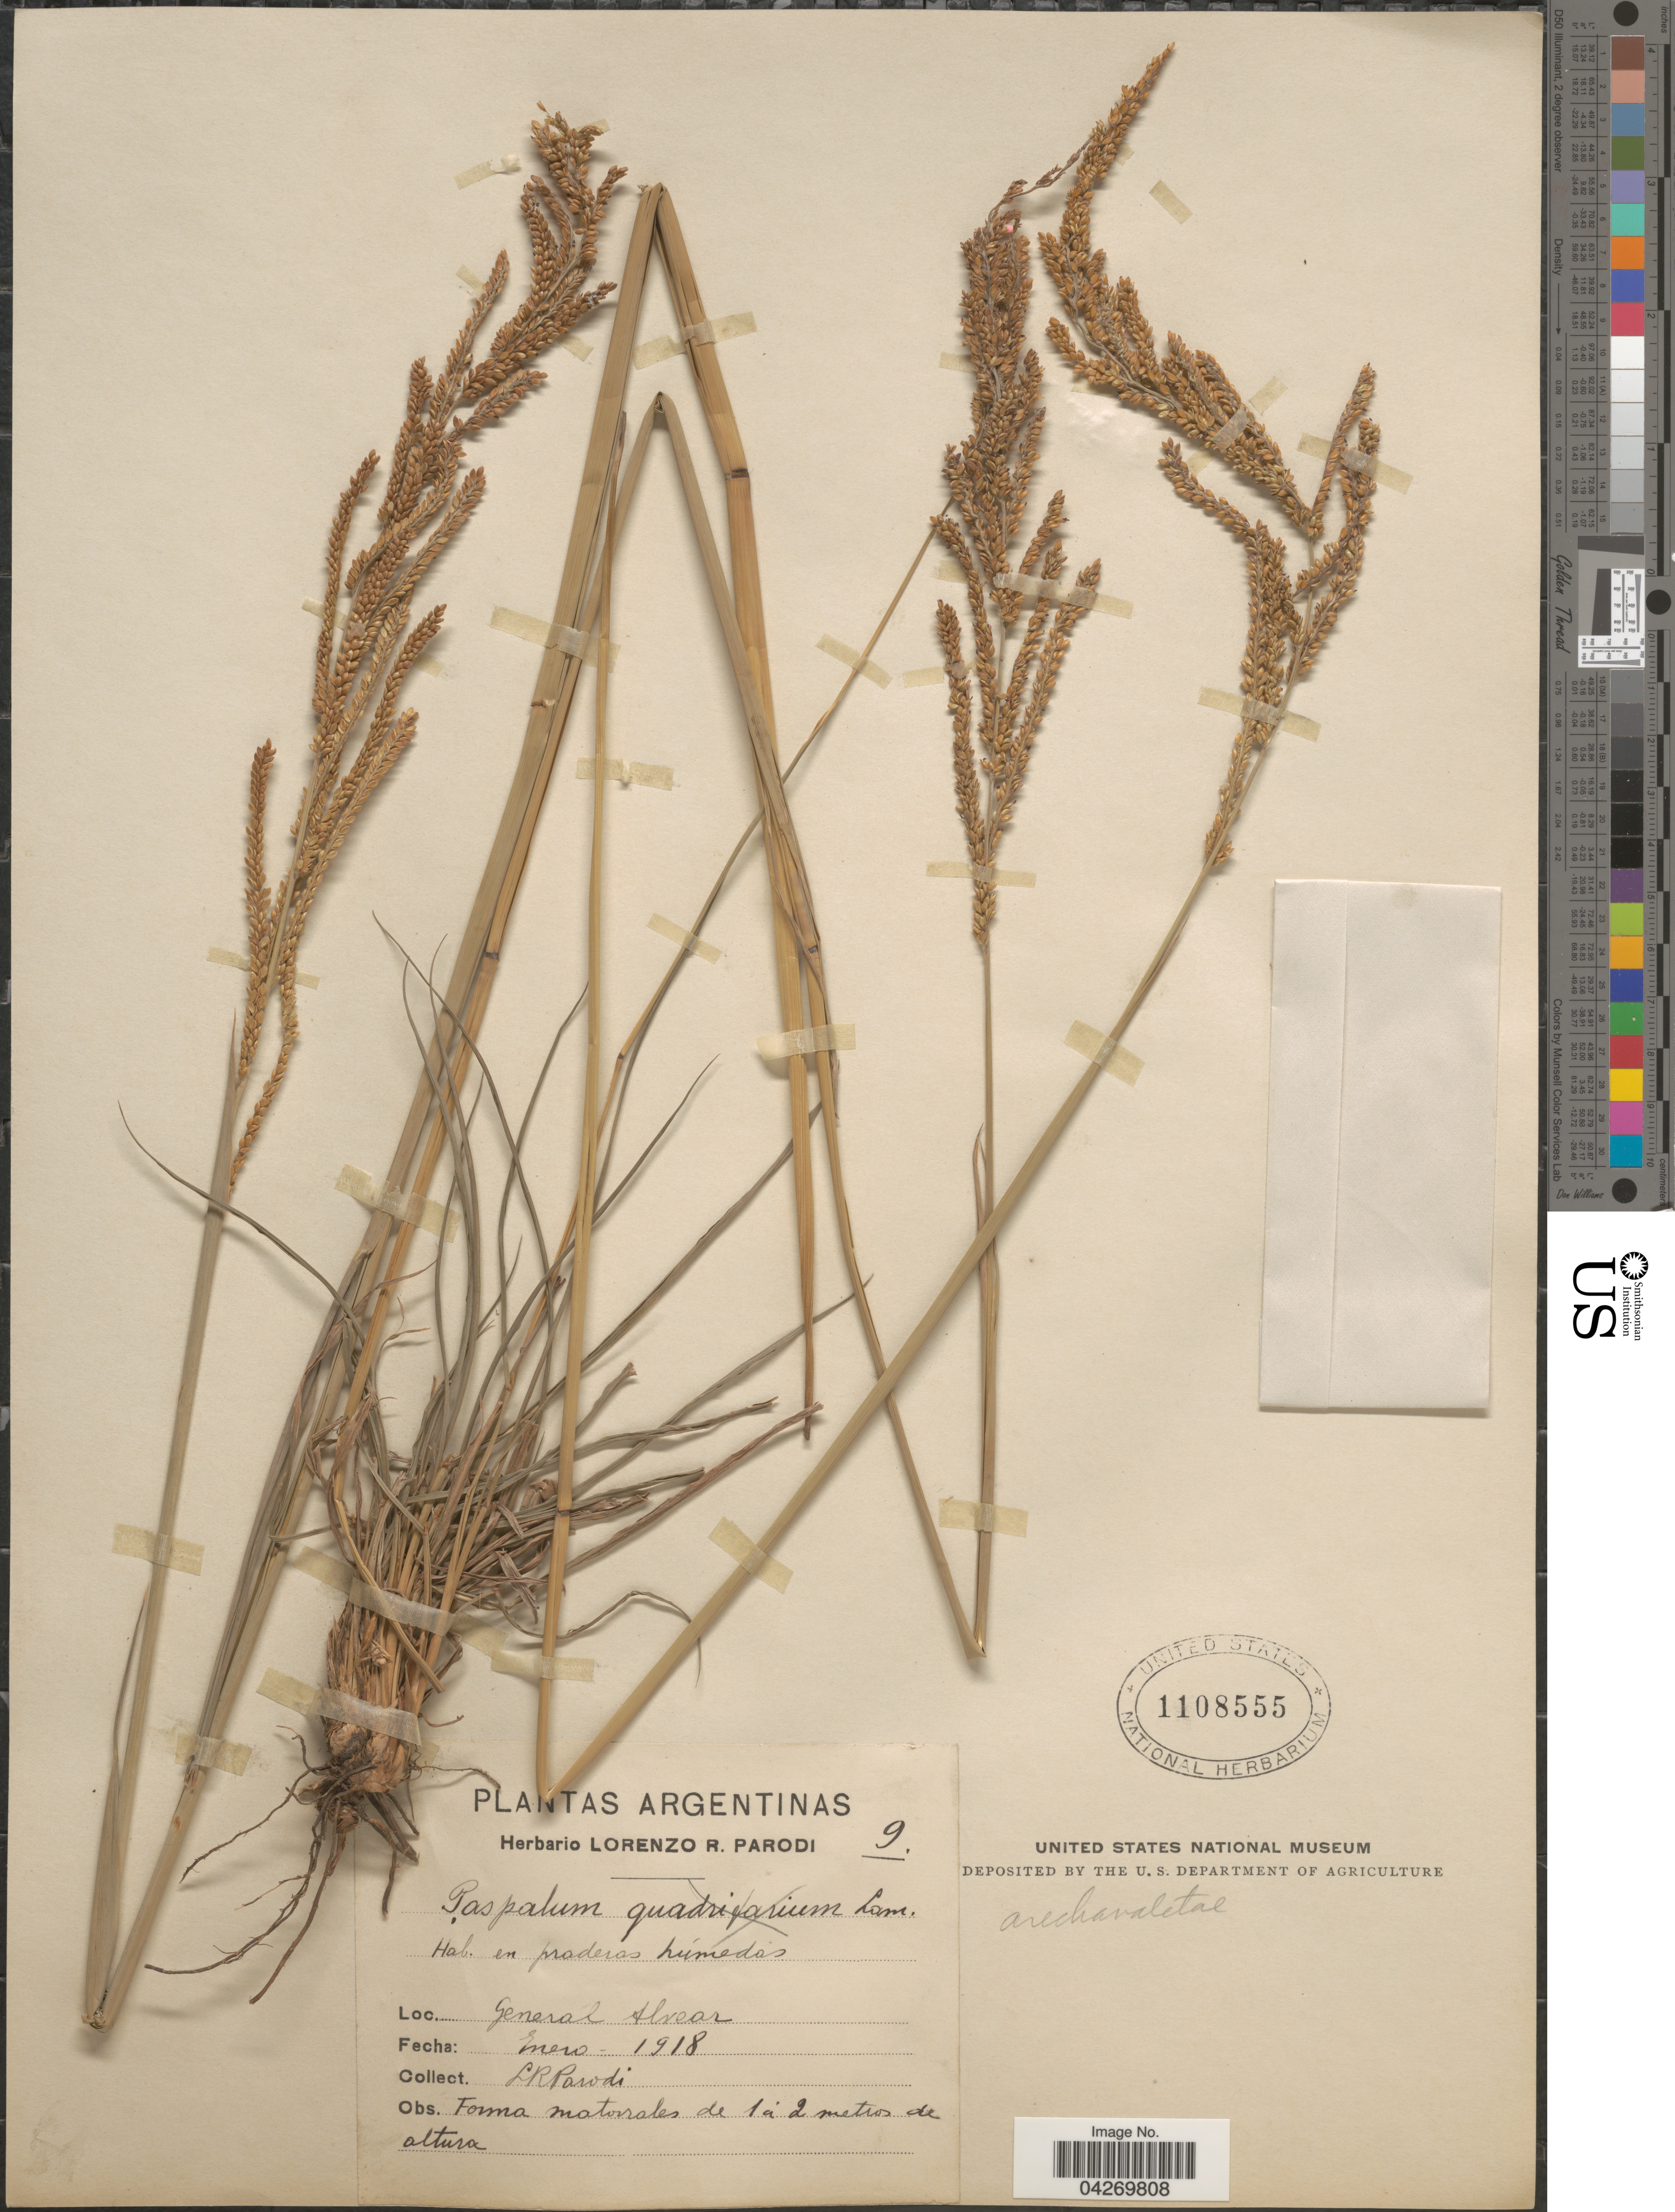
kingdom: Plantae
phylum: Tracheophyta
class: Liliopsida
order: Poales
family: Poaceae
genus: Paspalum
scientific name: Paspalum exaltatum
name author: J. Presl in C. Presl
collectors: L. R. Parodi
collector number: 9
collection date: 1918-01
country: Argentina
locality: General Alrear.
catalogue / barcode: US 1108555